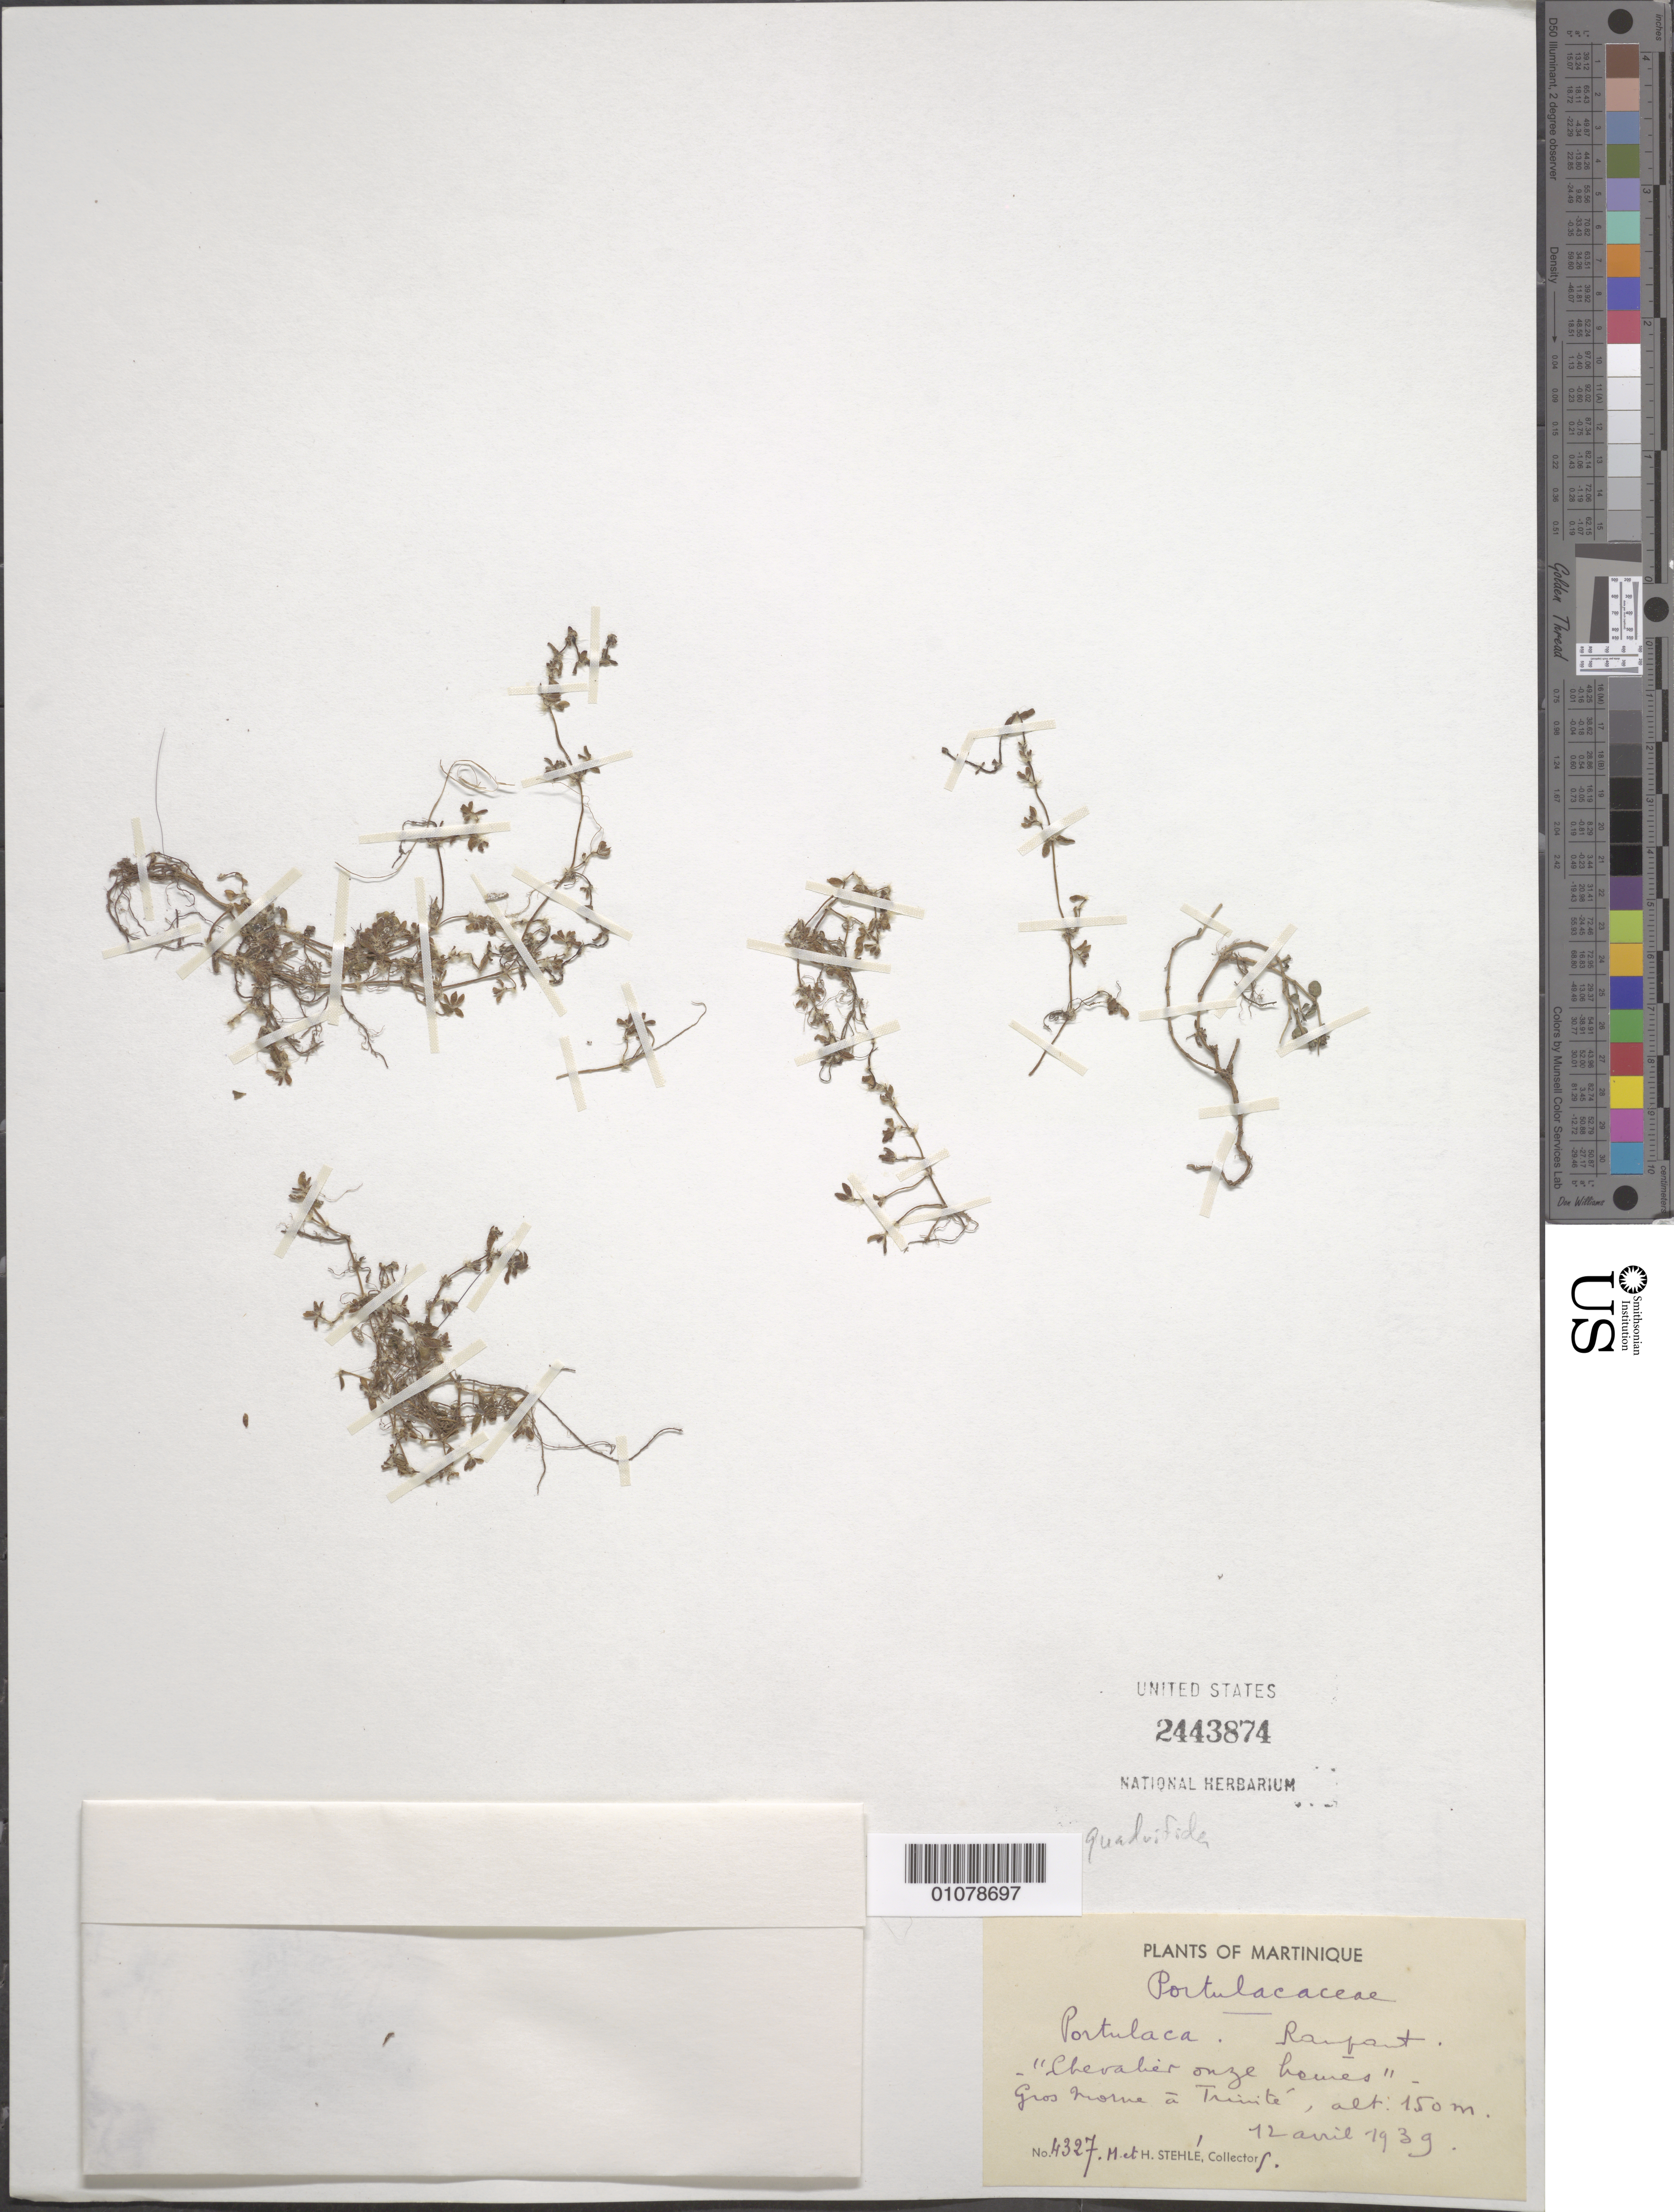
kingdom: Plantae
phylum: Tracheophyta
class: Magnoliopsida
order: Caryophyllales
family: Portulacaceae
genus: Portulaca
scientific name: Portulaca quadrifida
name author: L.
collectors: H. Stehlé & M. Stehlé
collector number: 4327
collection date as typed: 12 Apr 1939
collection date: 1939-04-12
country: Martinique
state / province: La Trinité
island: Martinique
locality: Gros Morne a Trinite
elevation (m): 150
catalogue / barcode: US 2443874